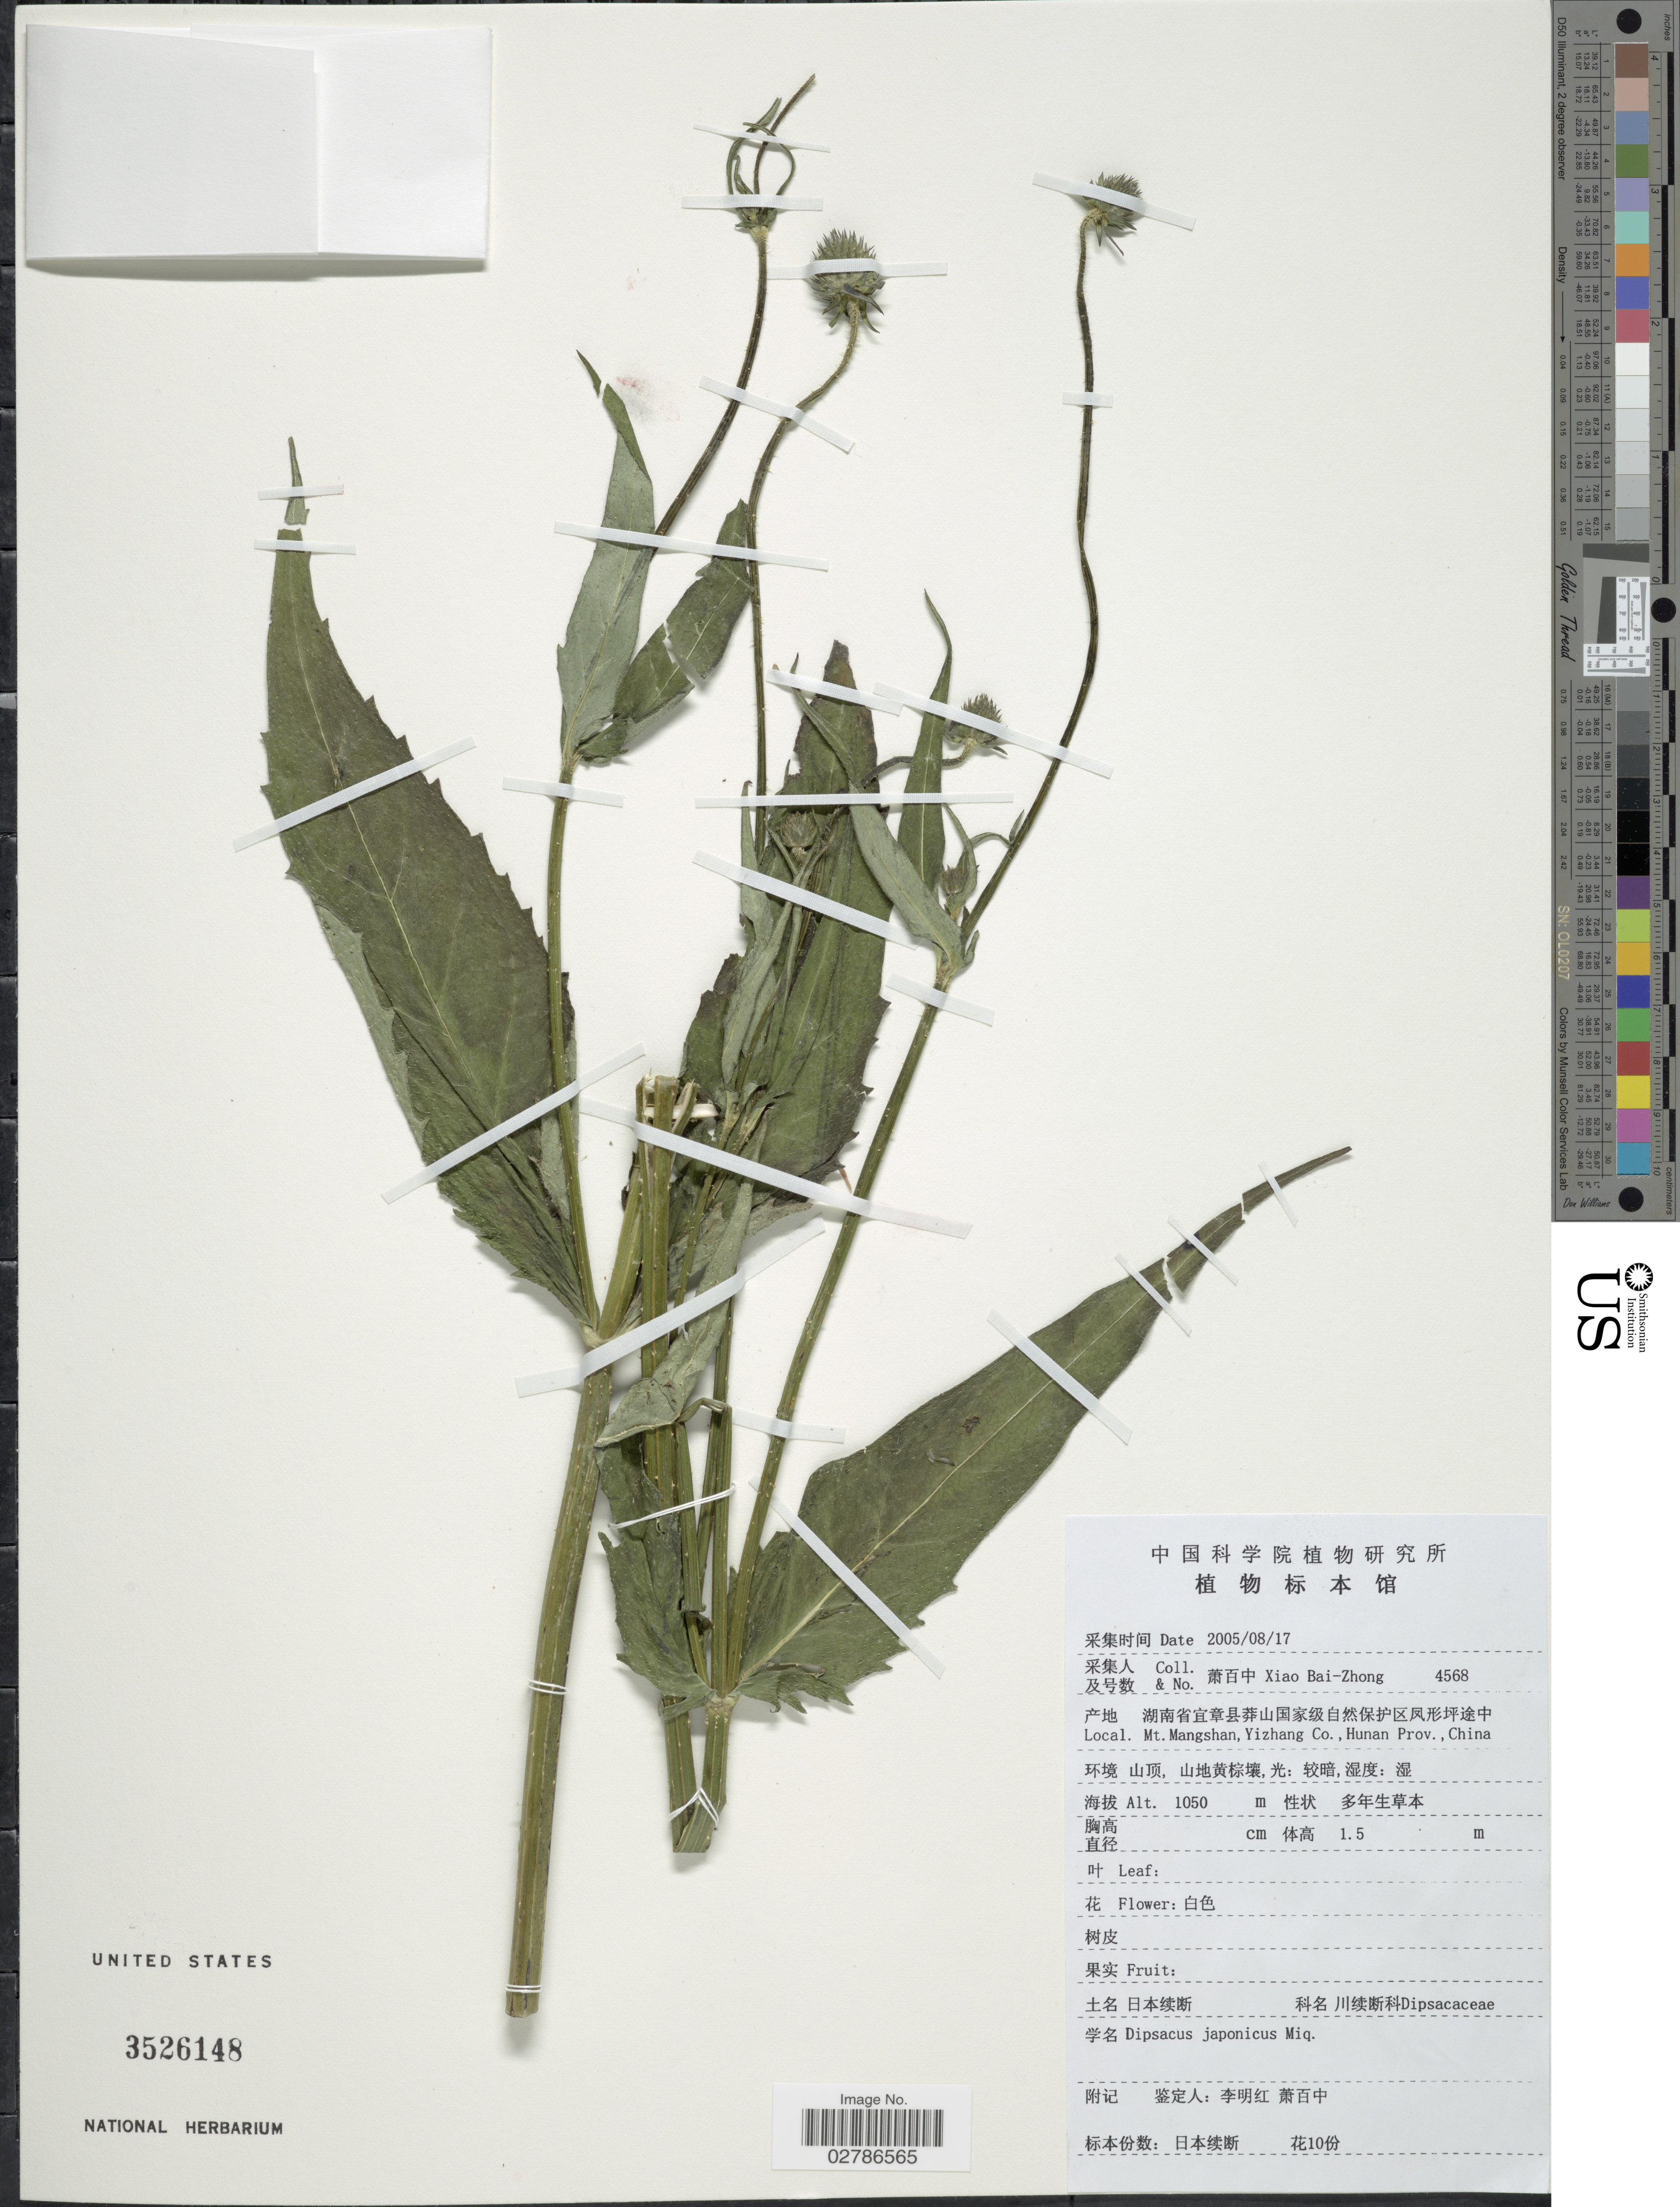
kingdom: Plantae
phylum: Tracheophyta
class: Magnoliopsida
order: Dipsacales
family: Caprifoliaceae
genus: Dipsacus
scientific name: Dipsacus japonicus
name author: Miq.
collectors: B. Z. Xiao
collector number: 4568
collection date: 2005-08-17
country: China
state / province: Hunan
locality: Mt. Mangshan, Yizhang Co., Hunan Prov.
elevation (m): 1050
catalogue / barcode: US 3526148